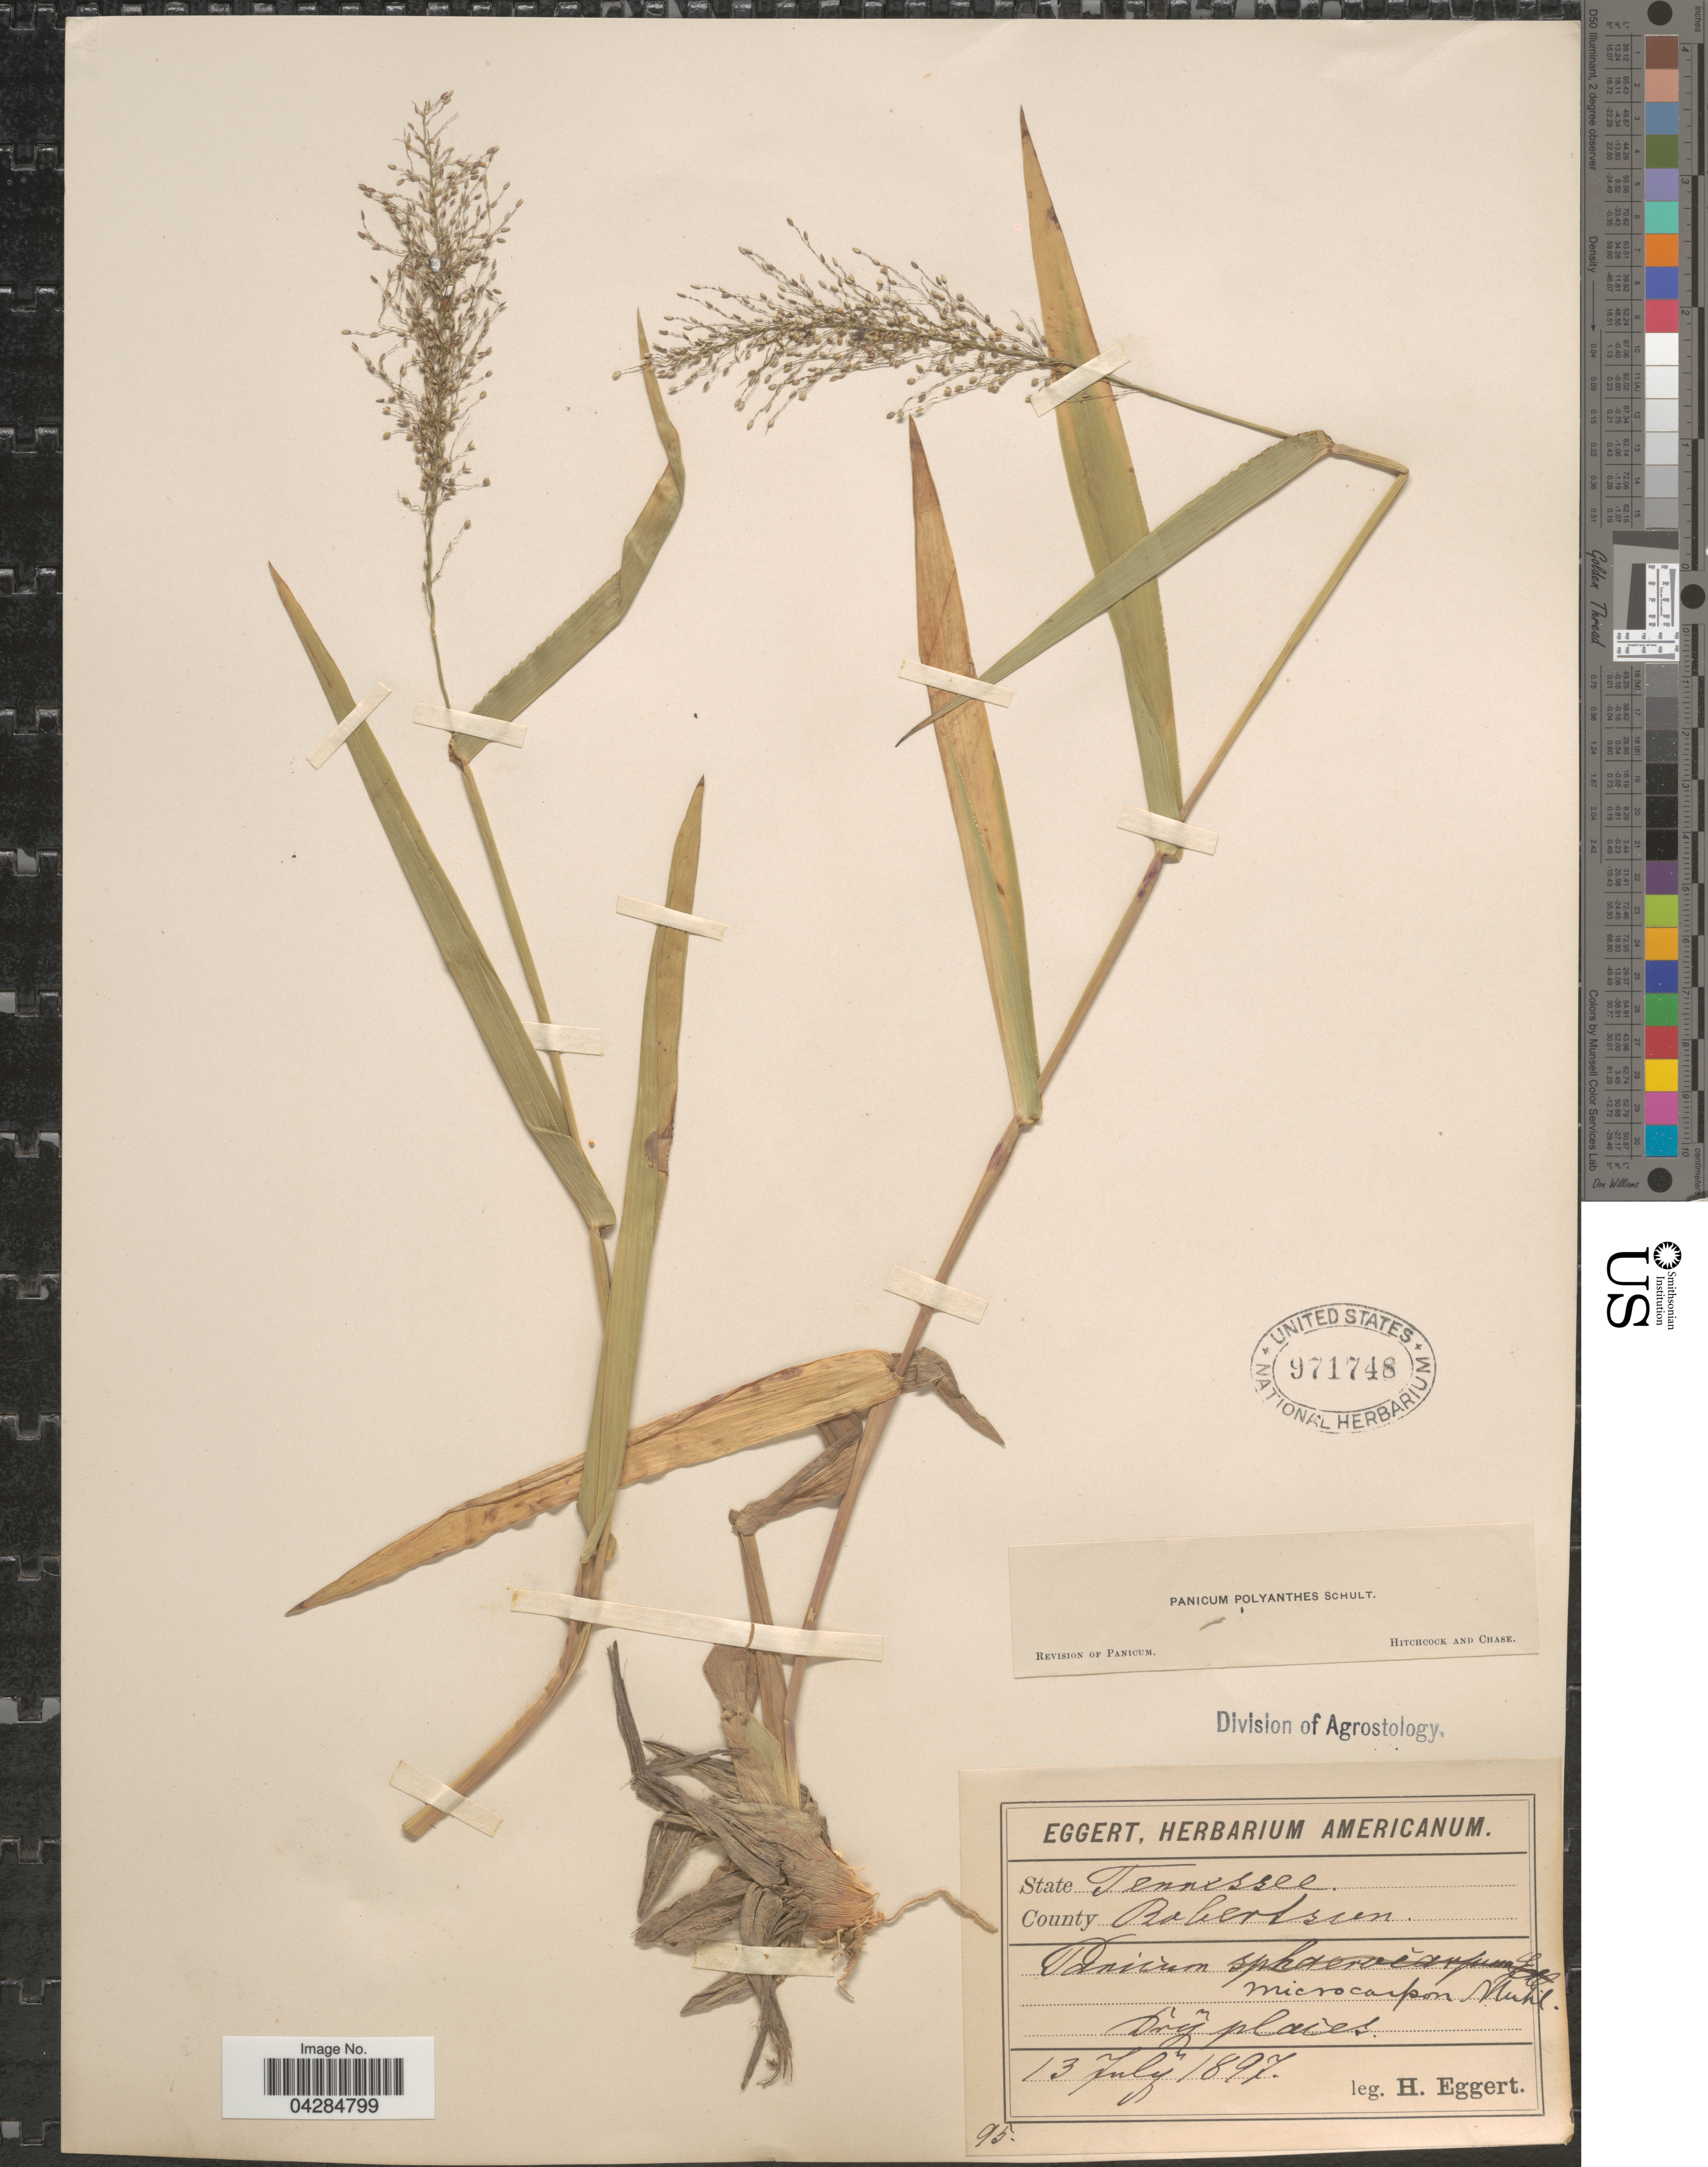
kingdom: Plantae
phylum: Tracheophyta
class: Liliopsida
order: Poales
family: Poaceae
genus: Dichanthelium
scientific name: Dichanthelium polyanthes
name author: (Schult.) Mohlenbr.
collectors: H. Eggert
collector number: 95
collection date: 1897-07-13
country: United States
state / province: Tennessee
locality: County Robertson.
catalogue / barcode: US 971748